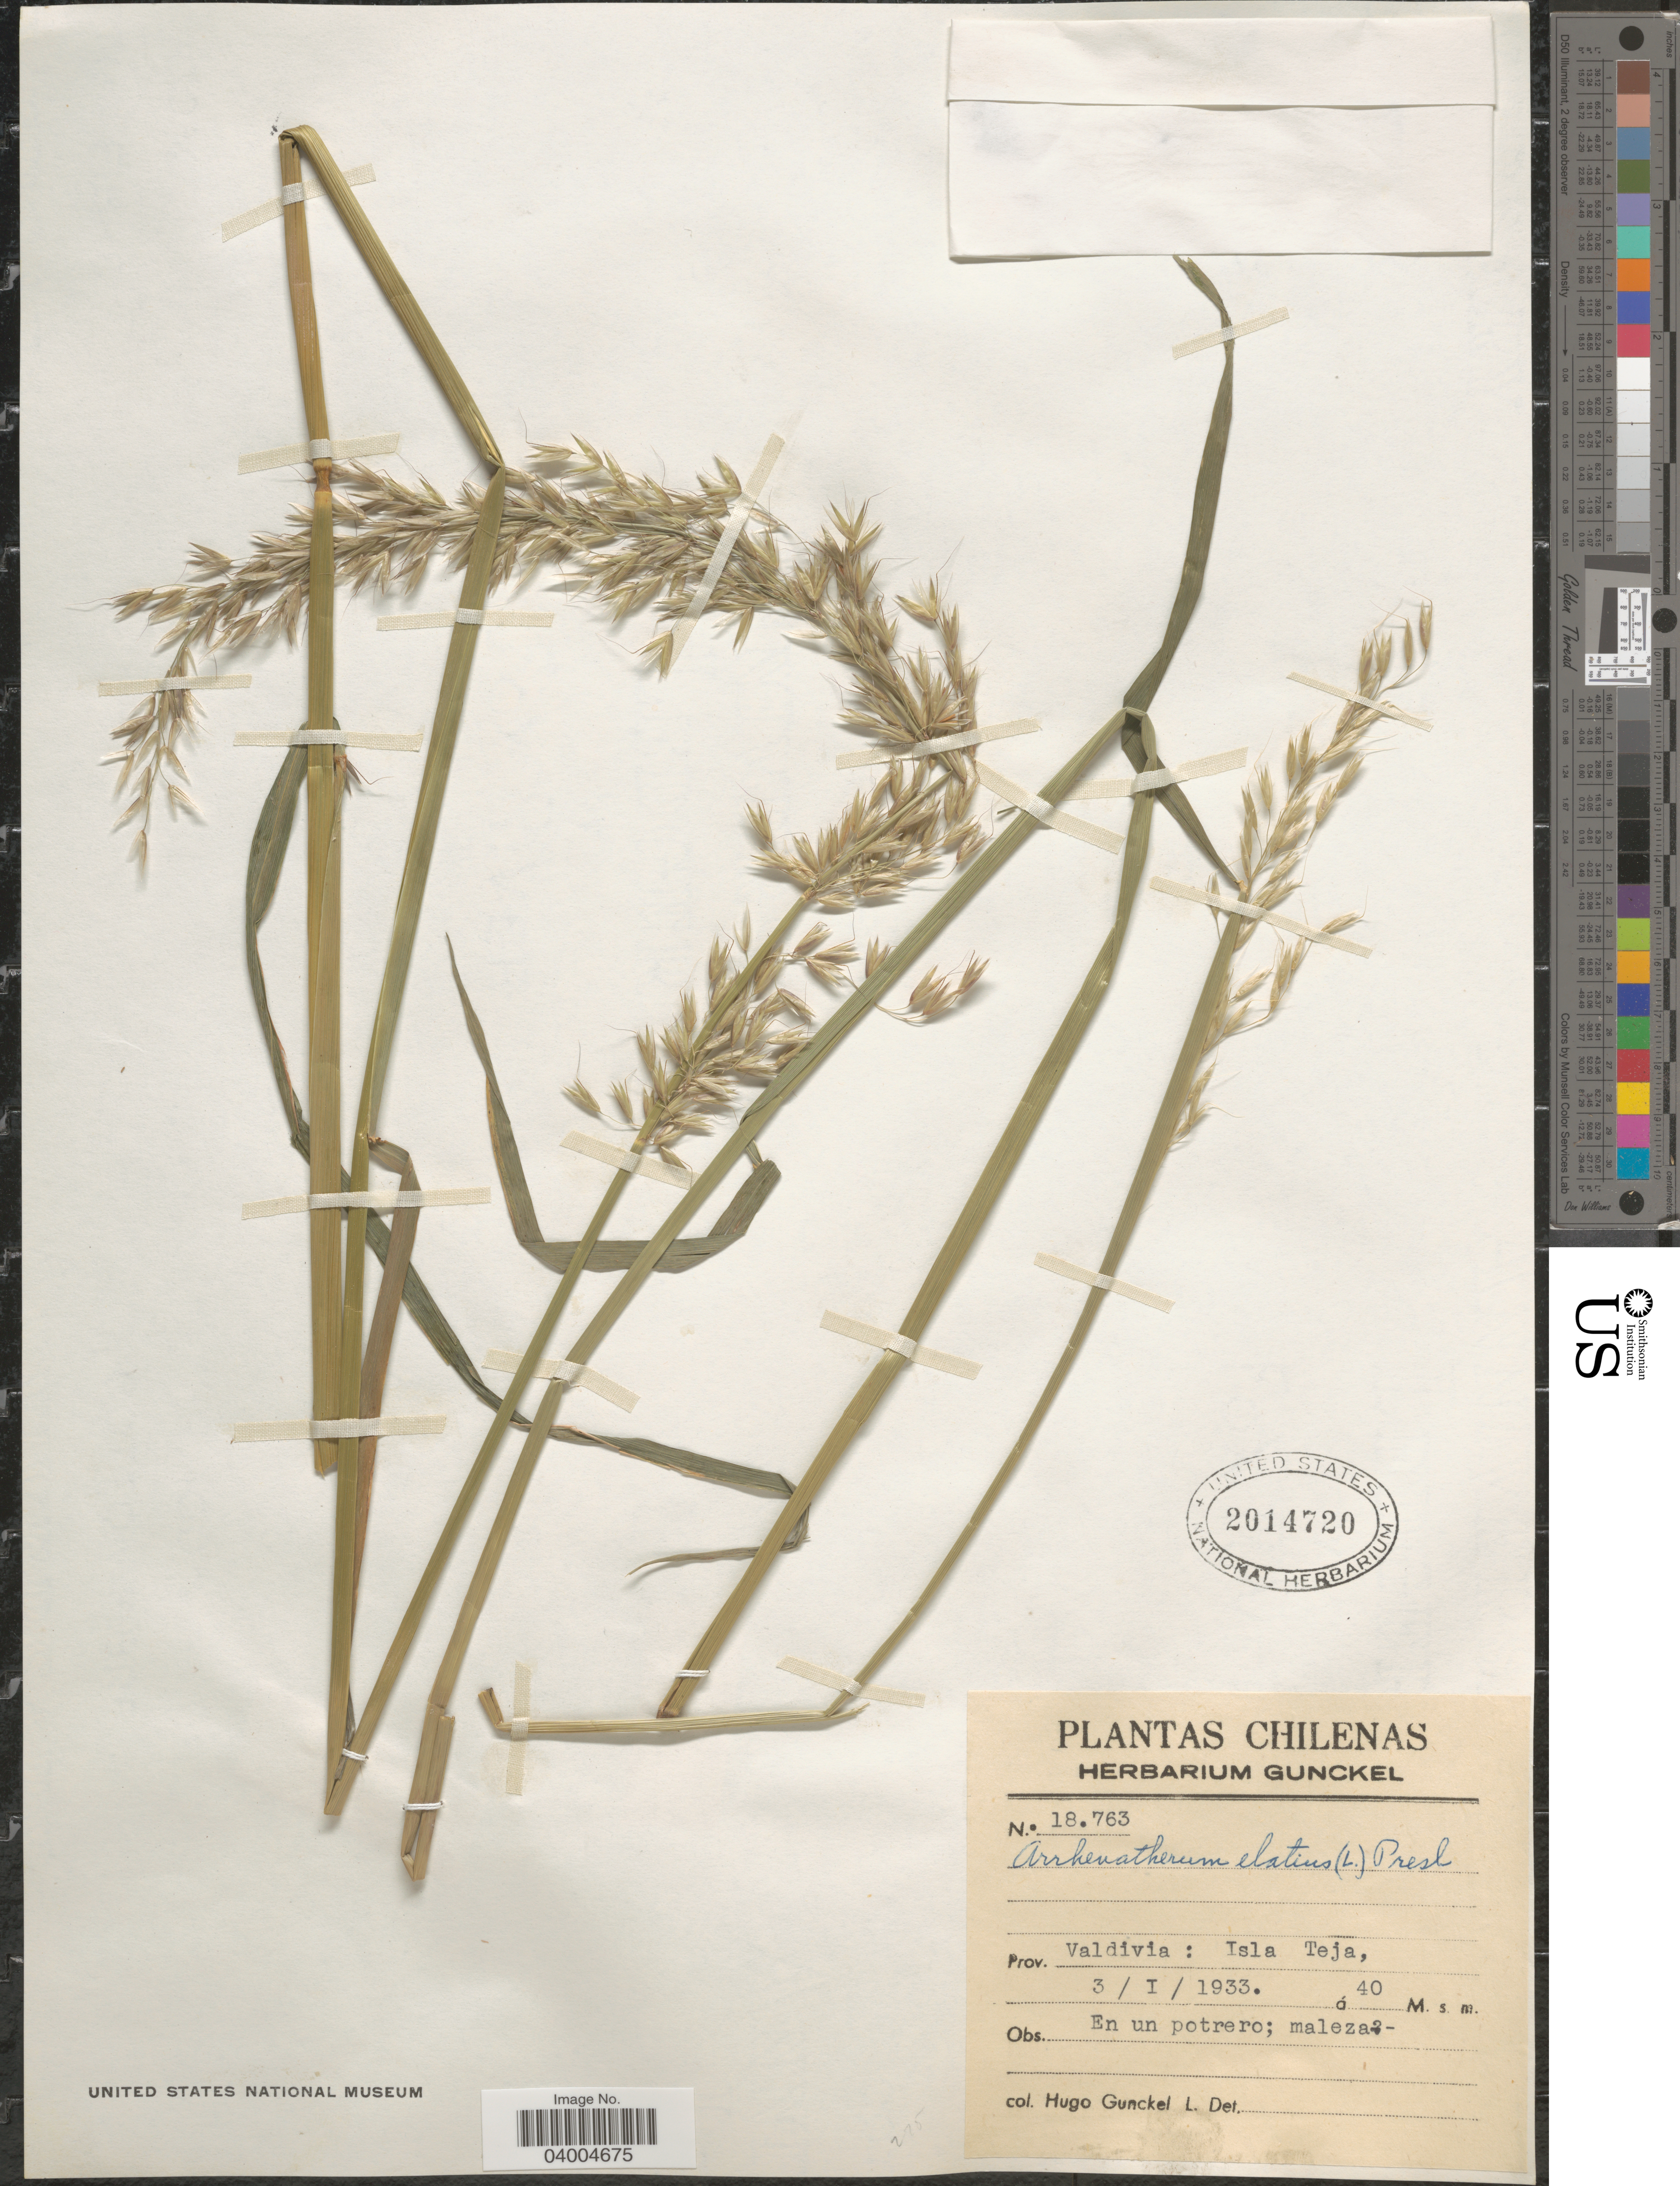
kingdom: Plantae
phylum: Tracheophyta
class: Liliopsida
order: Poales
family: Poaceae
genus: Arrhenatherum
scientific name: Arrhenatherum elatius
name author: (L.) J. Presl & C. Presl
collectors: H. Gunckel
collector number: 18763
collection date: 1933-01-03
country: Chile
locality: Prov. Valdivia: Isla Teja.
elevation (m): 40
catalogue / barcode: US 2014720